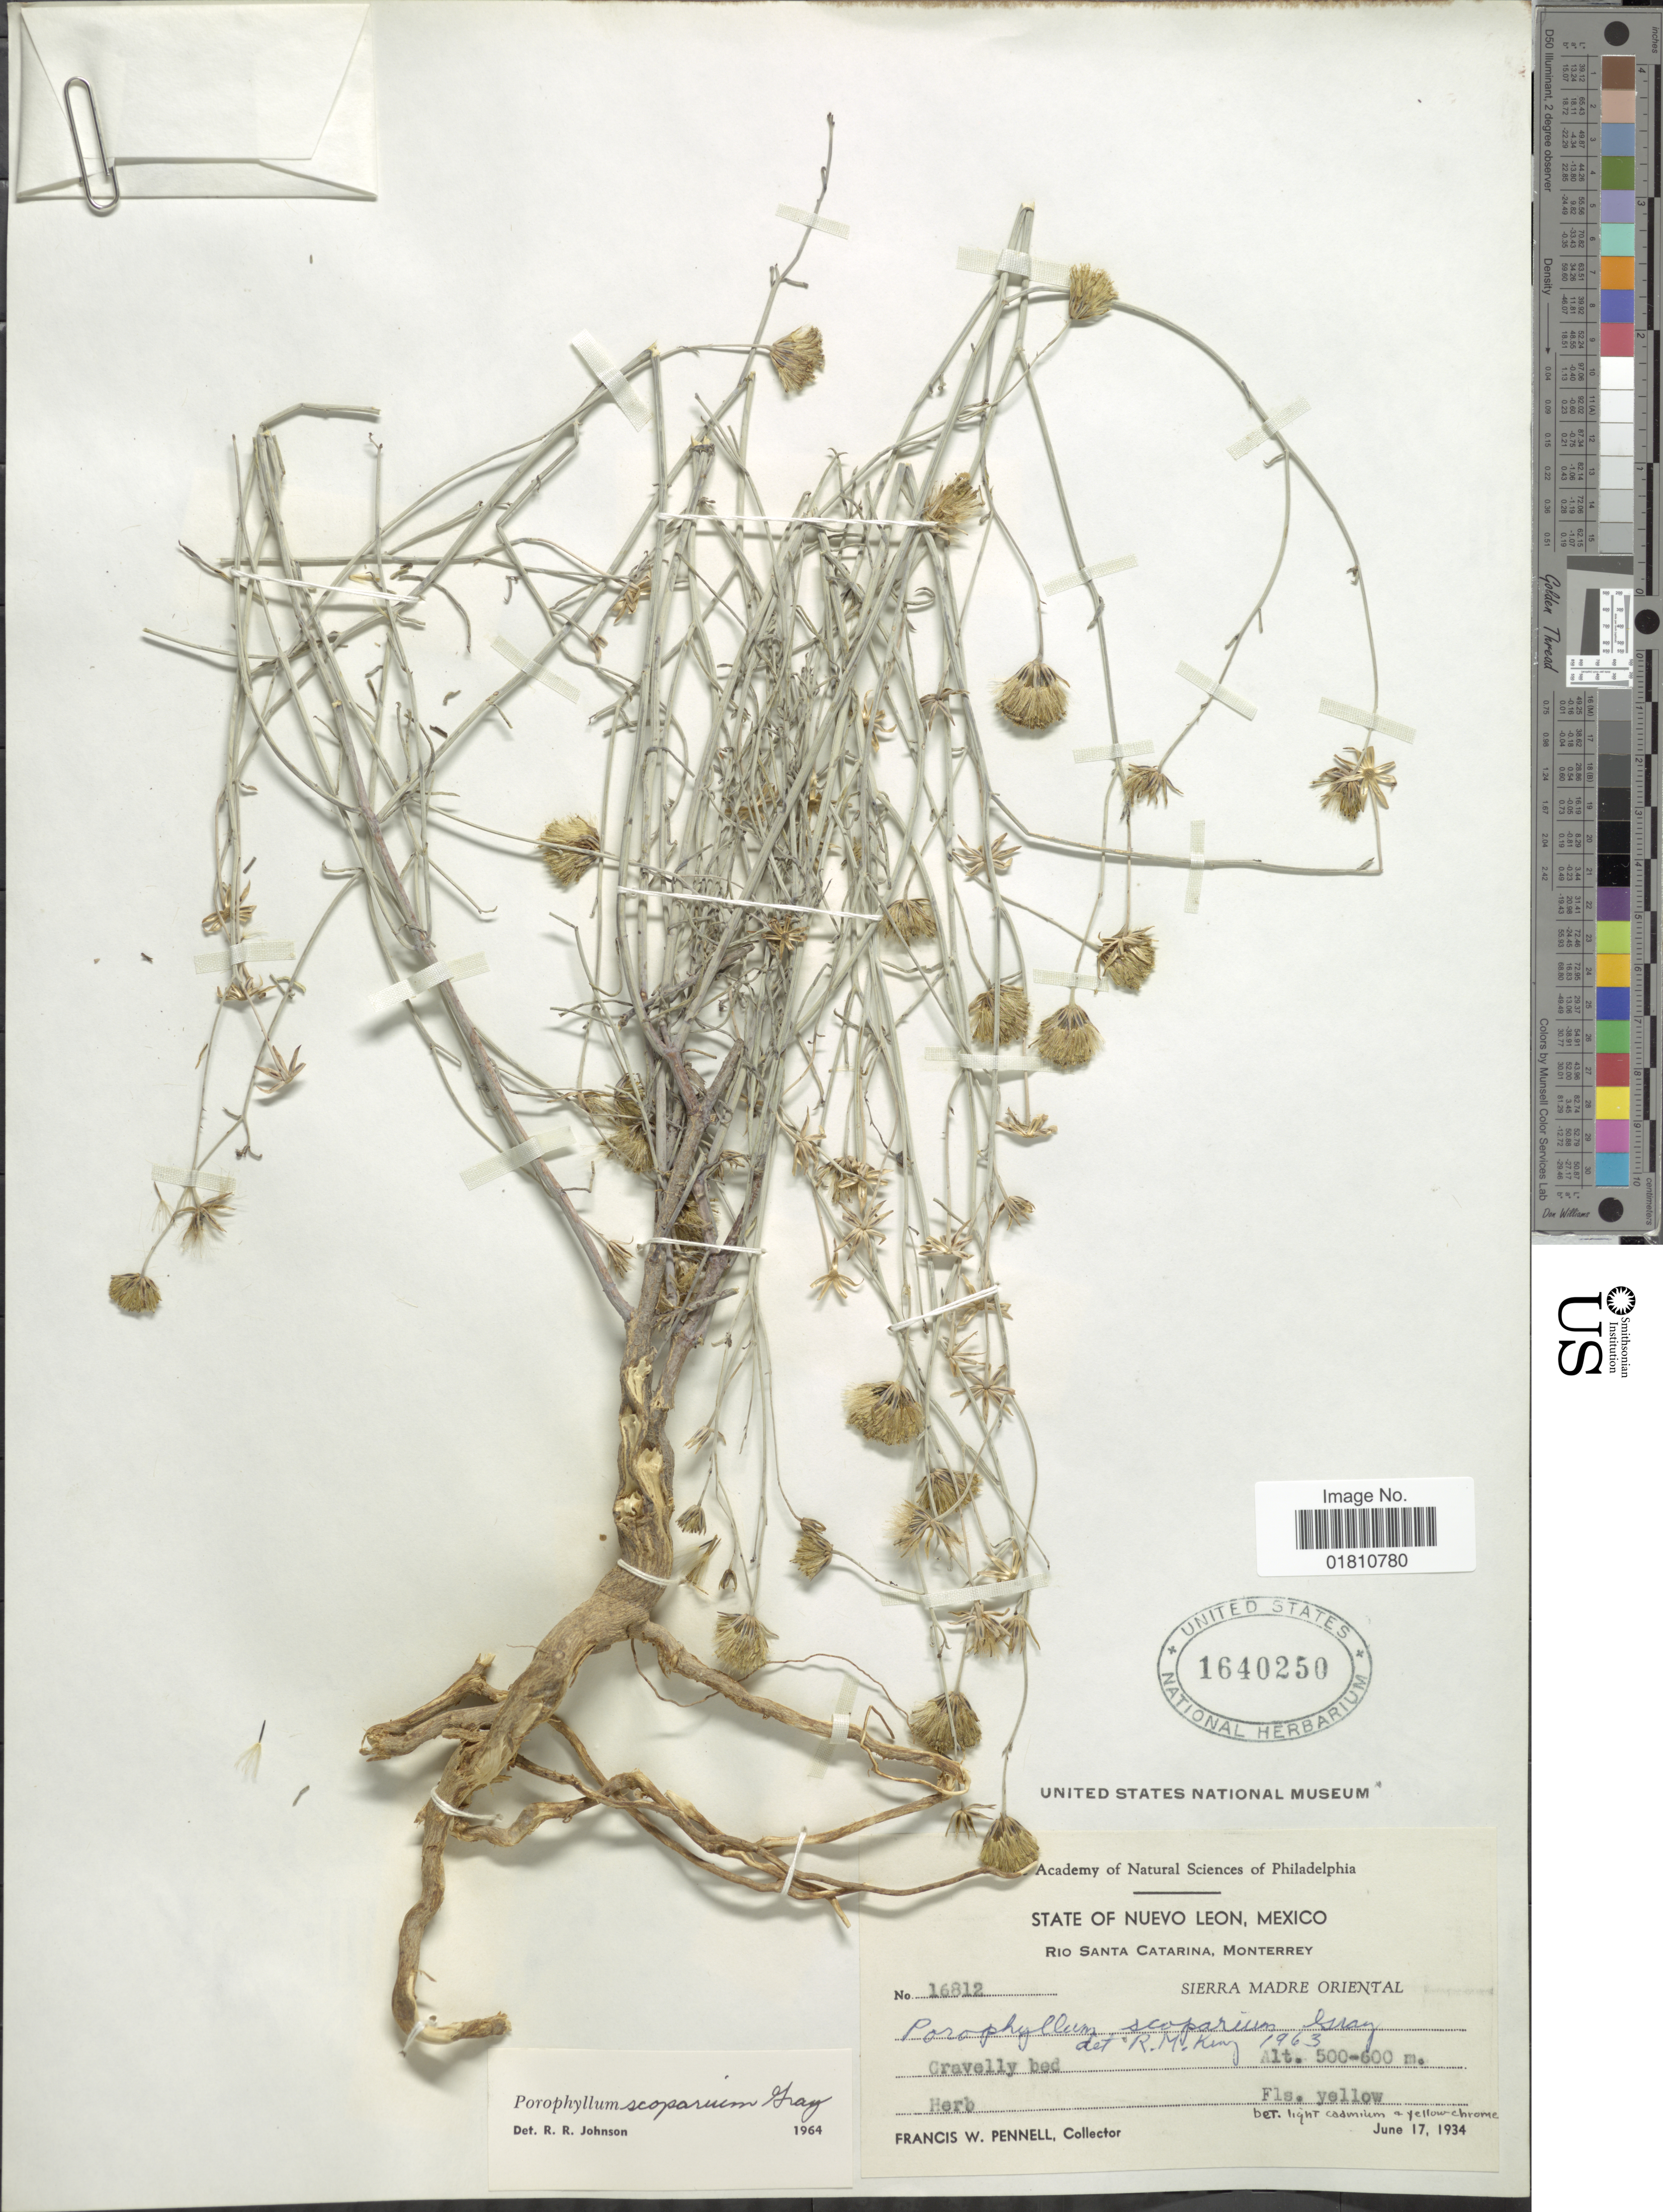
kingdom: Plantae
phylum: Tracheophyta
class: Magnoliopsida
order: Asterales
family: Asteraceae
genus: Porophyllum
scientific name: Porophyllum scoparium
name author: A. Gray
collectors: F. W. Pennell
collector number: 16812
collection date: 1934-06-17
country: Mexico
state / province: Nuevo León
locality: Rio Santa Catarina, Monterrey, Sierra Madre Oriental, gravelly bed.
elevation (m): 500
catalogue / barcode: US 1640250